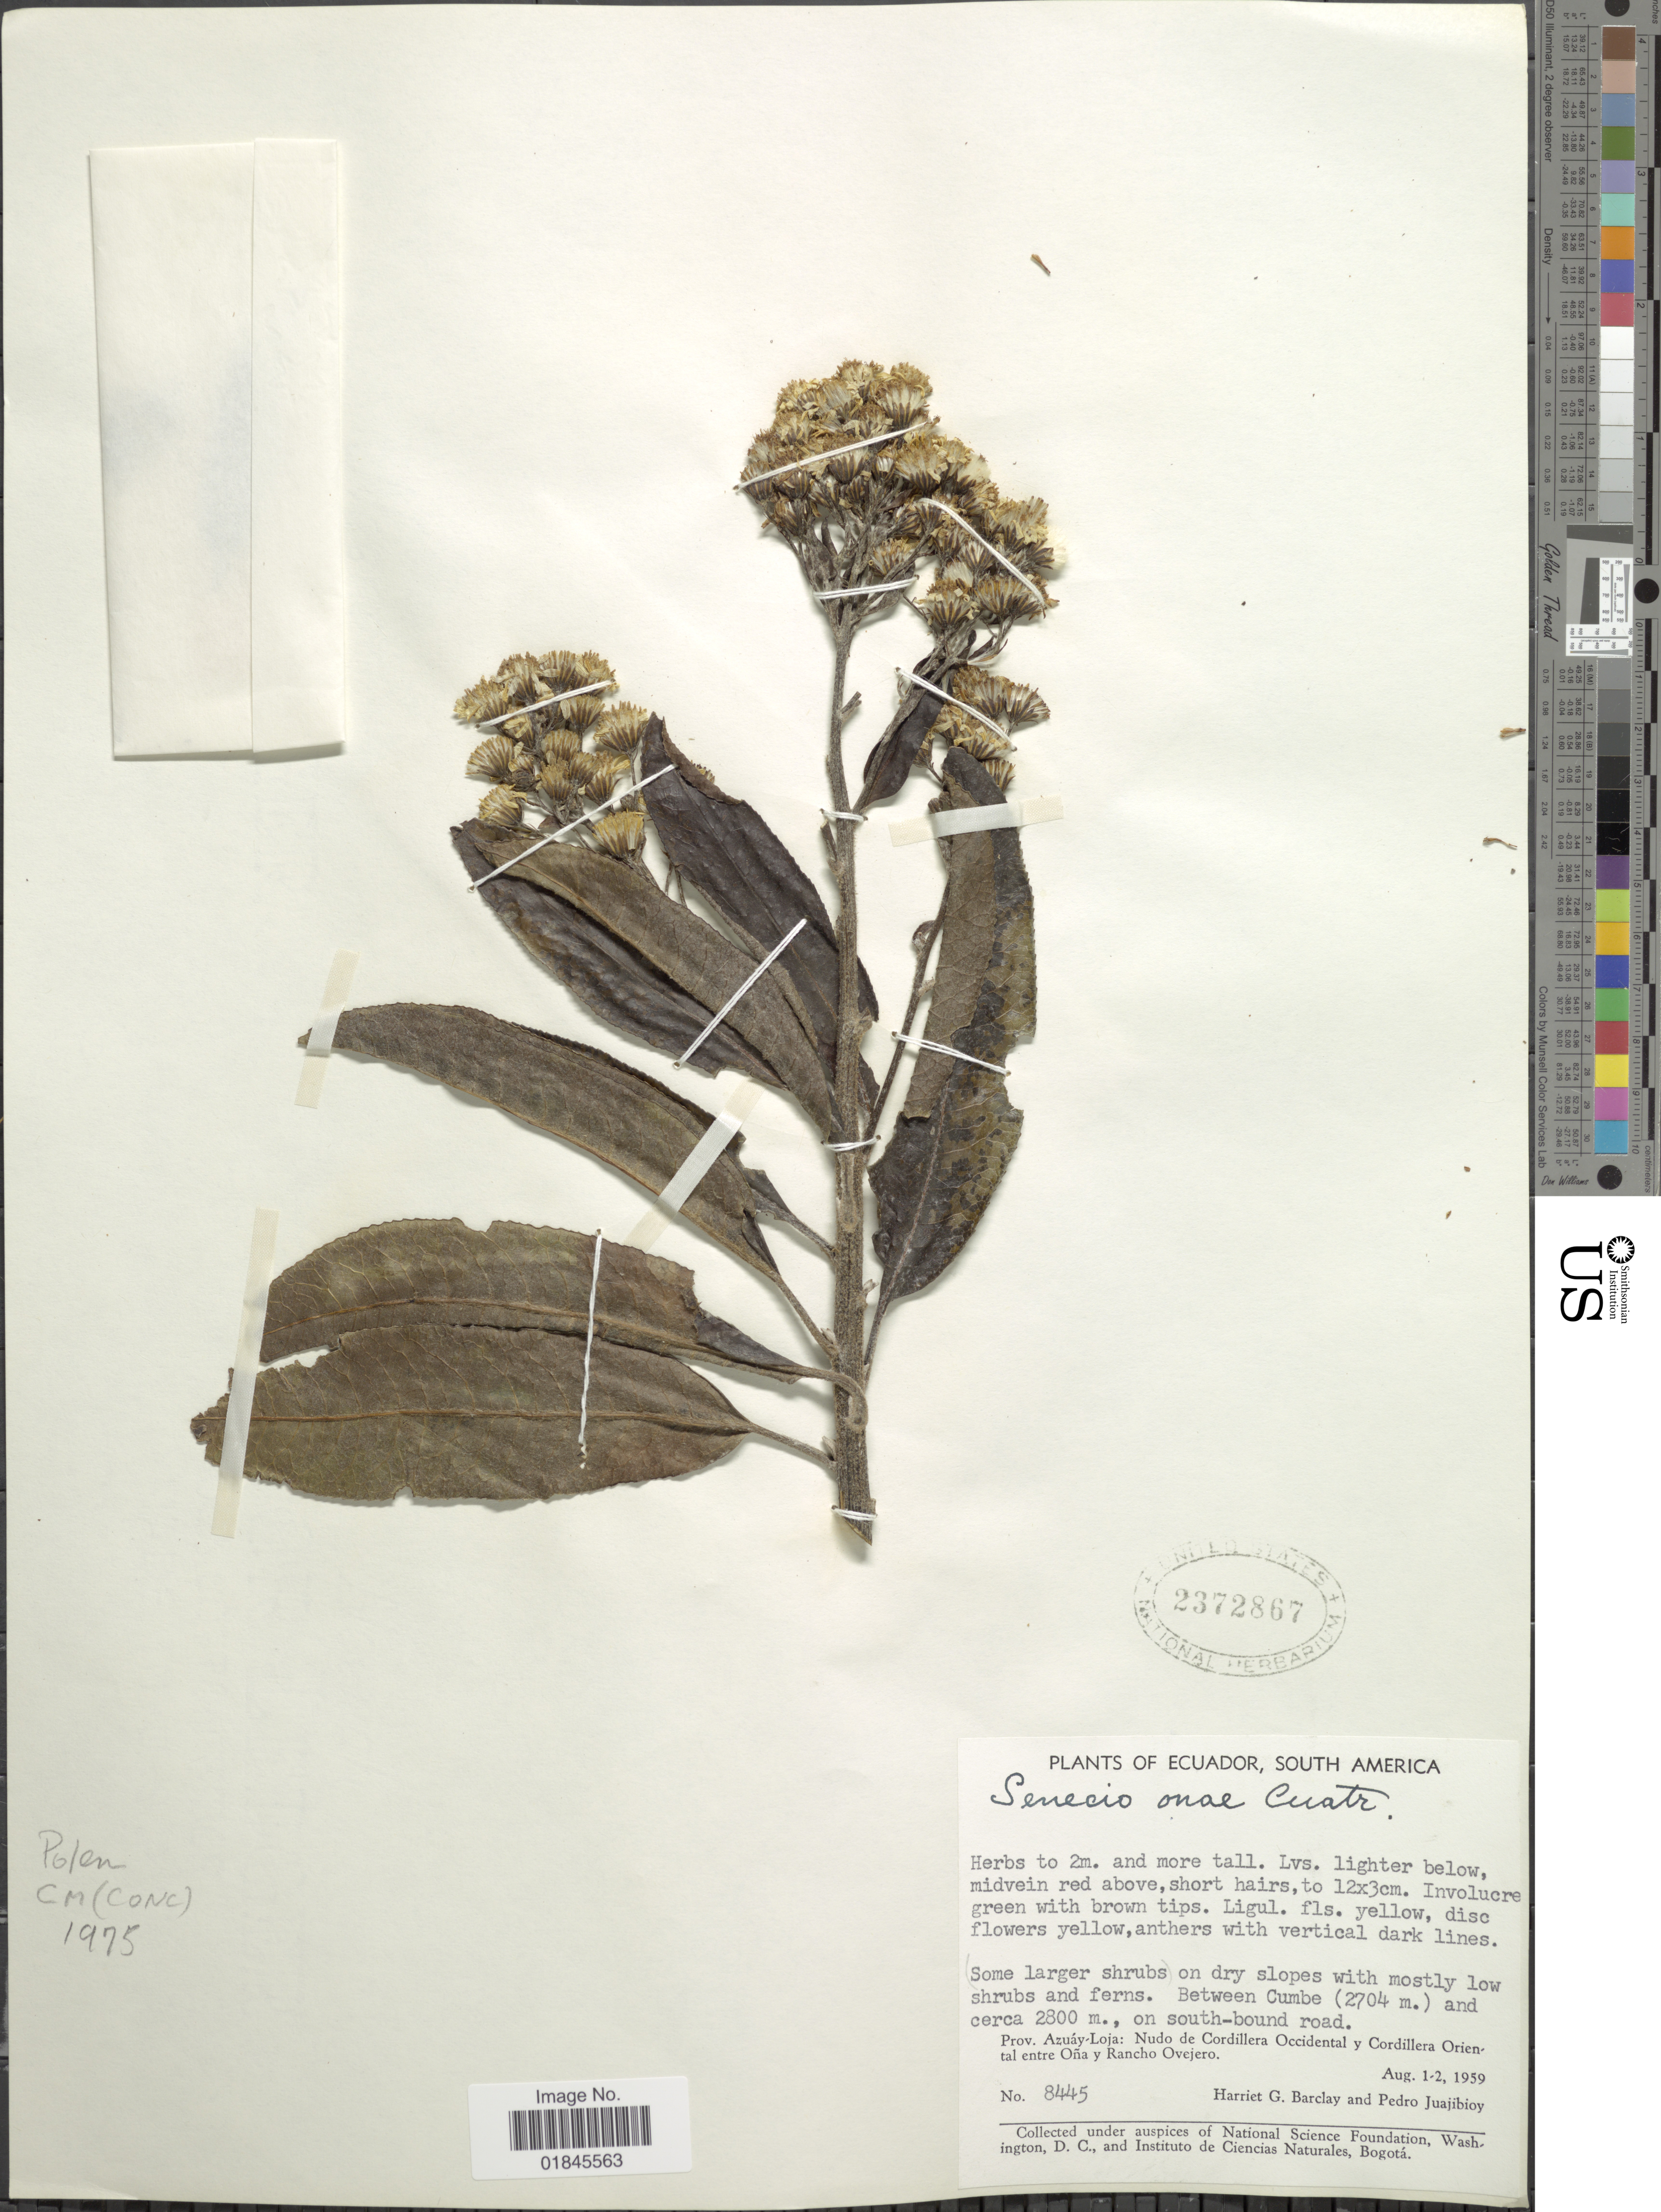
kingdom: Plantae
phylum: Tracheophyta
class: Magnoliopsida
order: Asterales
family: Asteraceae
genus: Pentacalia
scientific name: Pentacalia onae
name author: (Cuatrec.) Cuatrec.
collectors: H. G. Barclay & P. Juajibioy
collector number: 8445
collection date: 1959-08-01/1959-08-02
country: Ecuador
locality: Between Cumbe, on south-bound road. Prov. Azuáy-Loka: Nudo de Cordillera Occidental y Cordillera Oriental entre Oña y Rancho Ovejero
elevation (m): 2704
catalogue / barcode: US 2372867